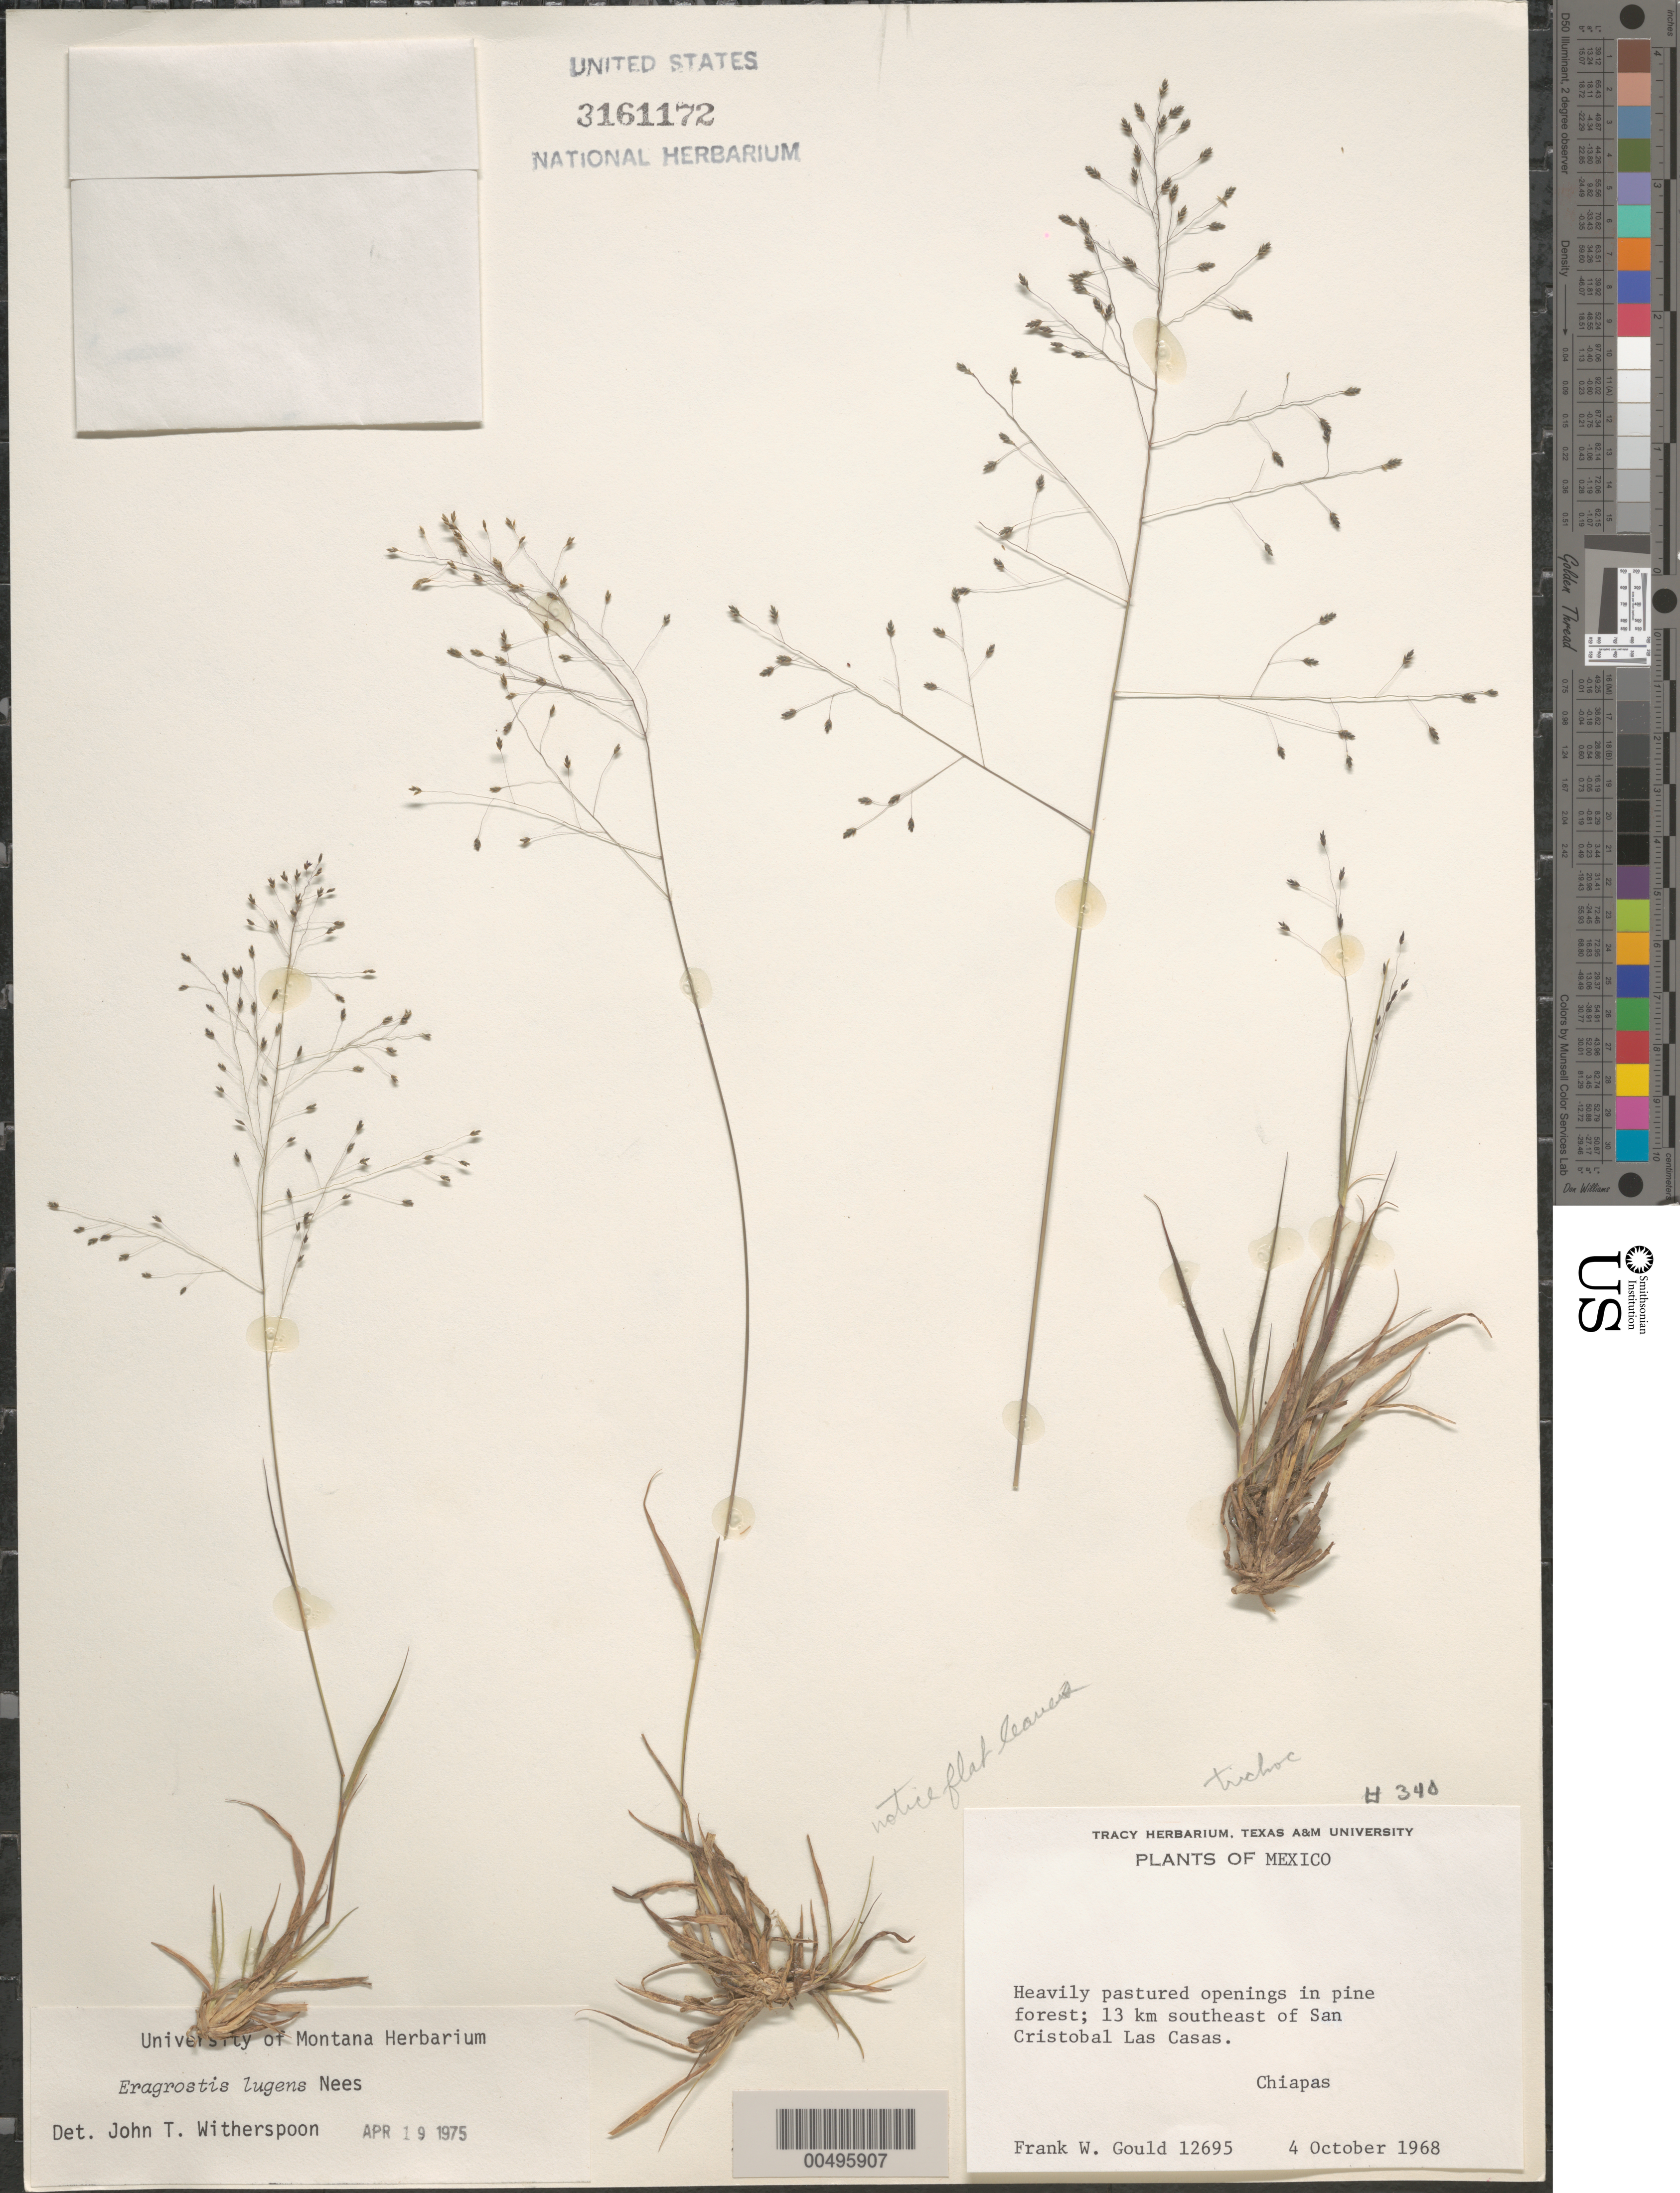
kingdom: Plantae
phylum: Tracheophyta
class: Liliopsida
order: Poales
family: Poaceae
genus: Eragrostis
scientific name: Eragrostis lugens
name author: Nees in Mart.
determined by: Witherspoon, John T.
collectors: F. W. Gould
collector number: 12695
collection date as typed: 4 Oct 1968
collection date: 1968-10-04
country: Mexico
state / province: Chiapas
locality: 13 km SE of San Cristobal Las Casas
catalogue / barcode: US 3161172